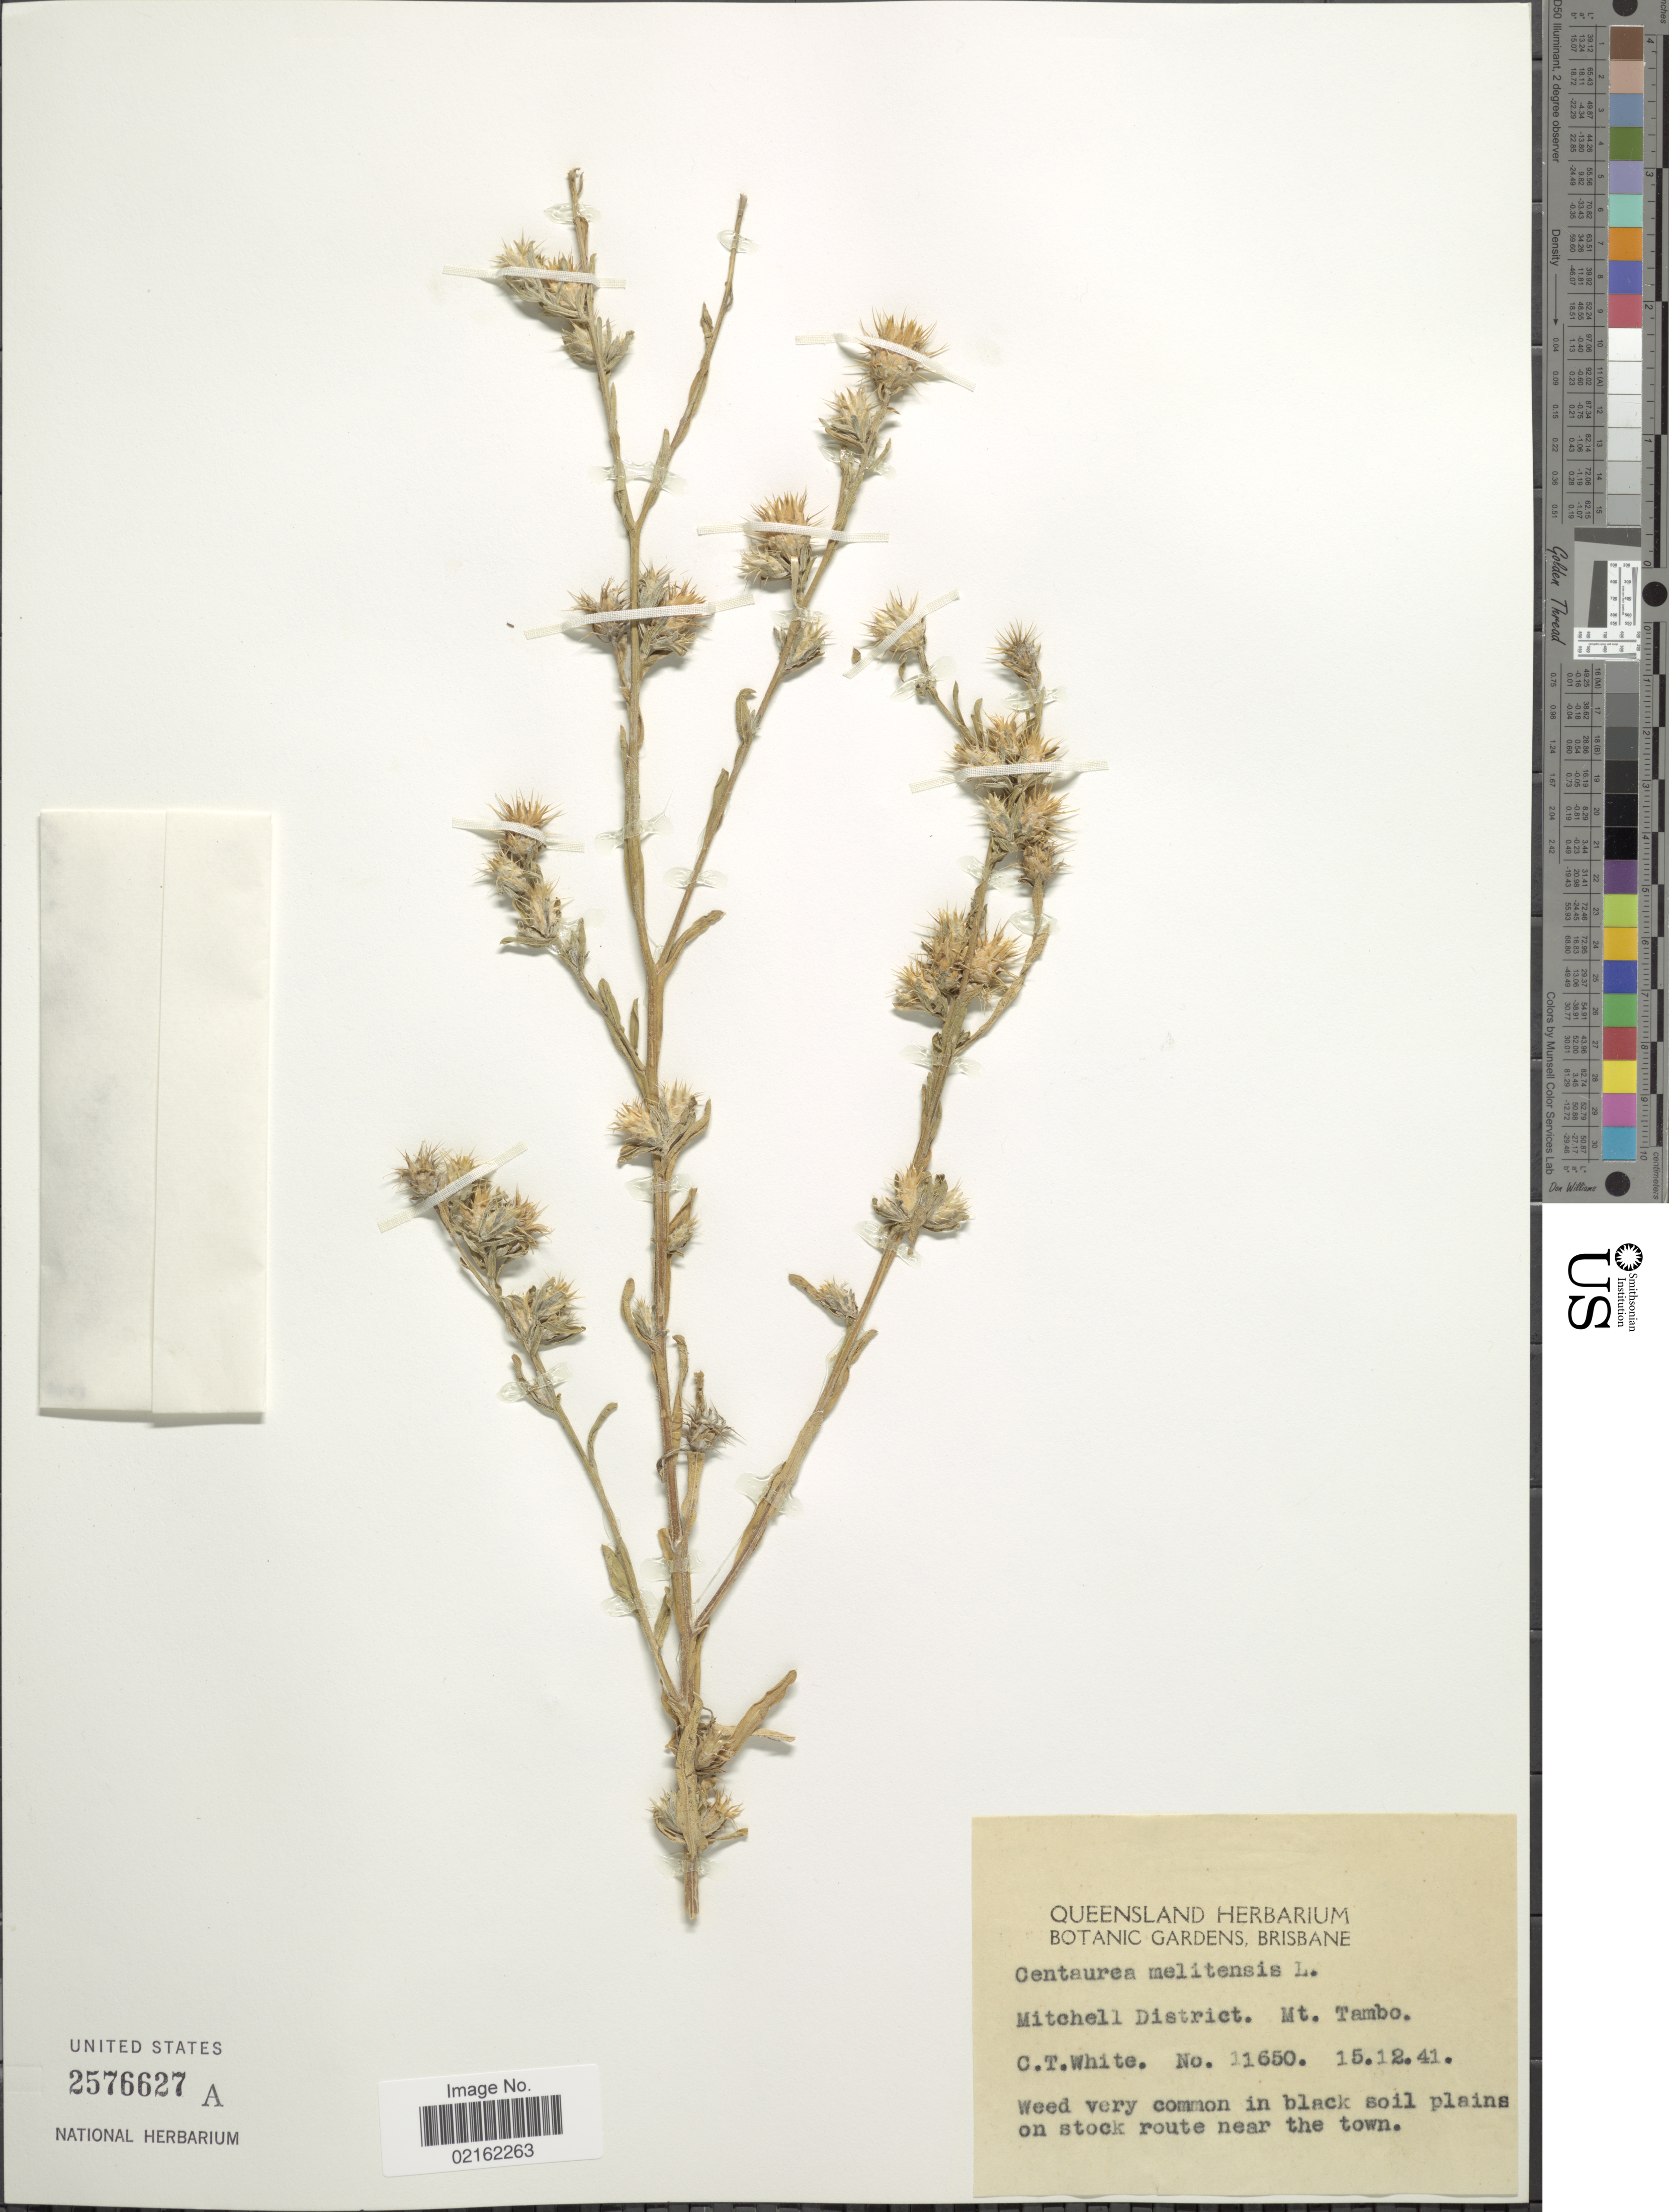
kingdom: Plantae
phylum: Tracheophyta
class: Magnoliopsida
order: Asterales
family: Asteraceae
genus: Centaurea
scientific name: Centaurea melitensis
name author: L.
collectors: C. T. White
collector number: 11650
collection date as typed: Transcribed d/m/y: 15/12/41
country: Australia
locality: Mitchell District, Mt. Tambo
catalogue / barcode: US 2576627A